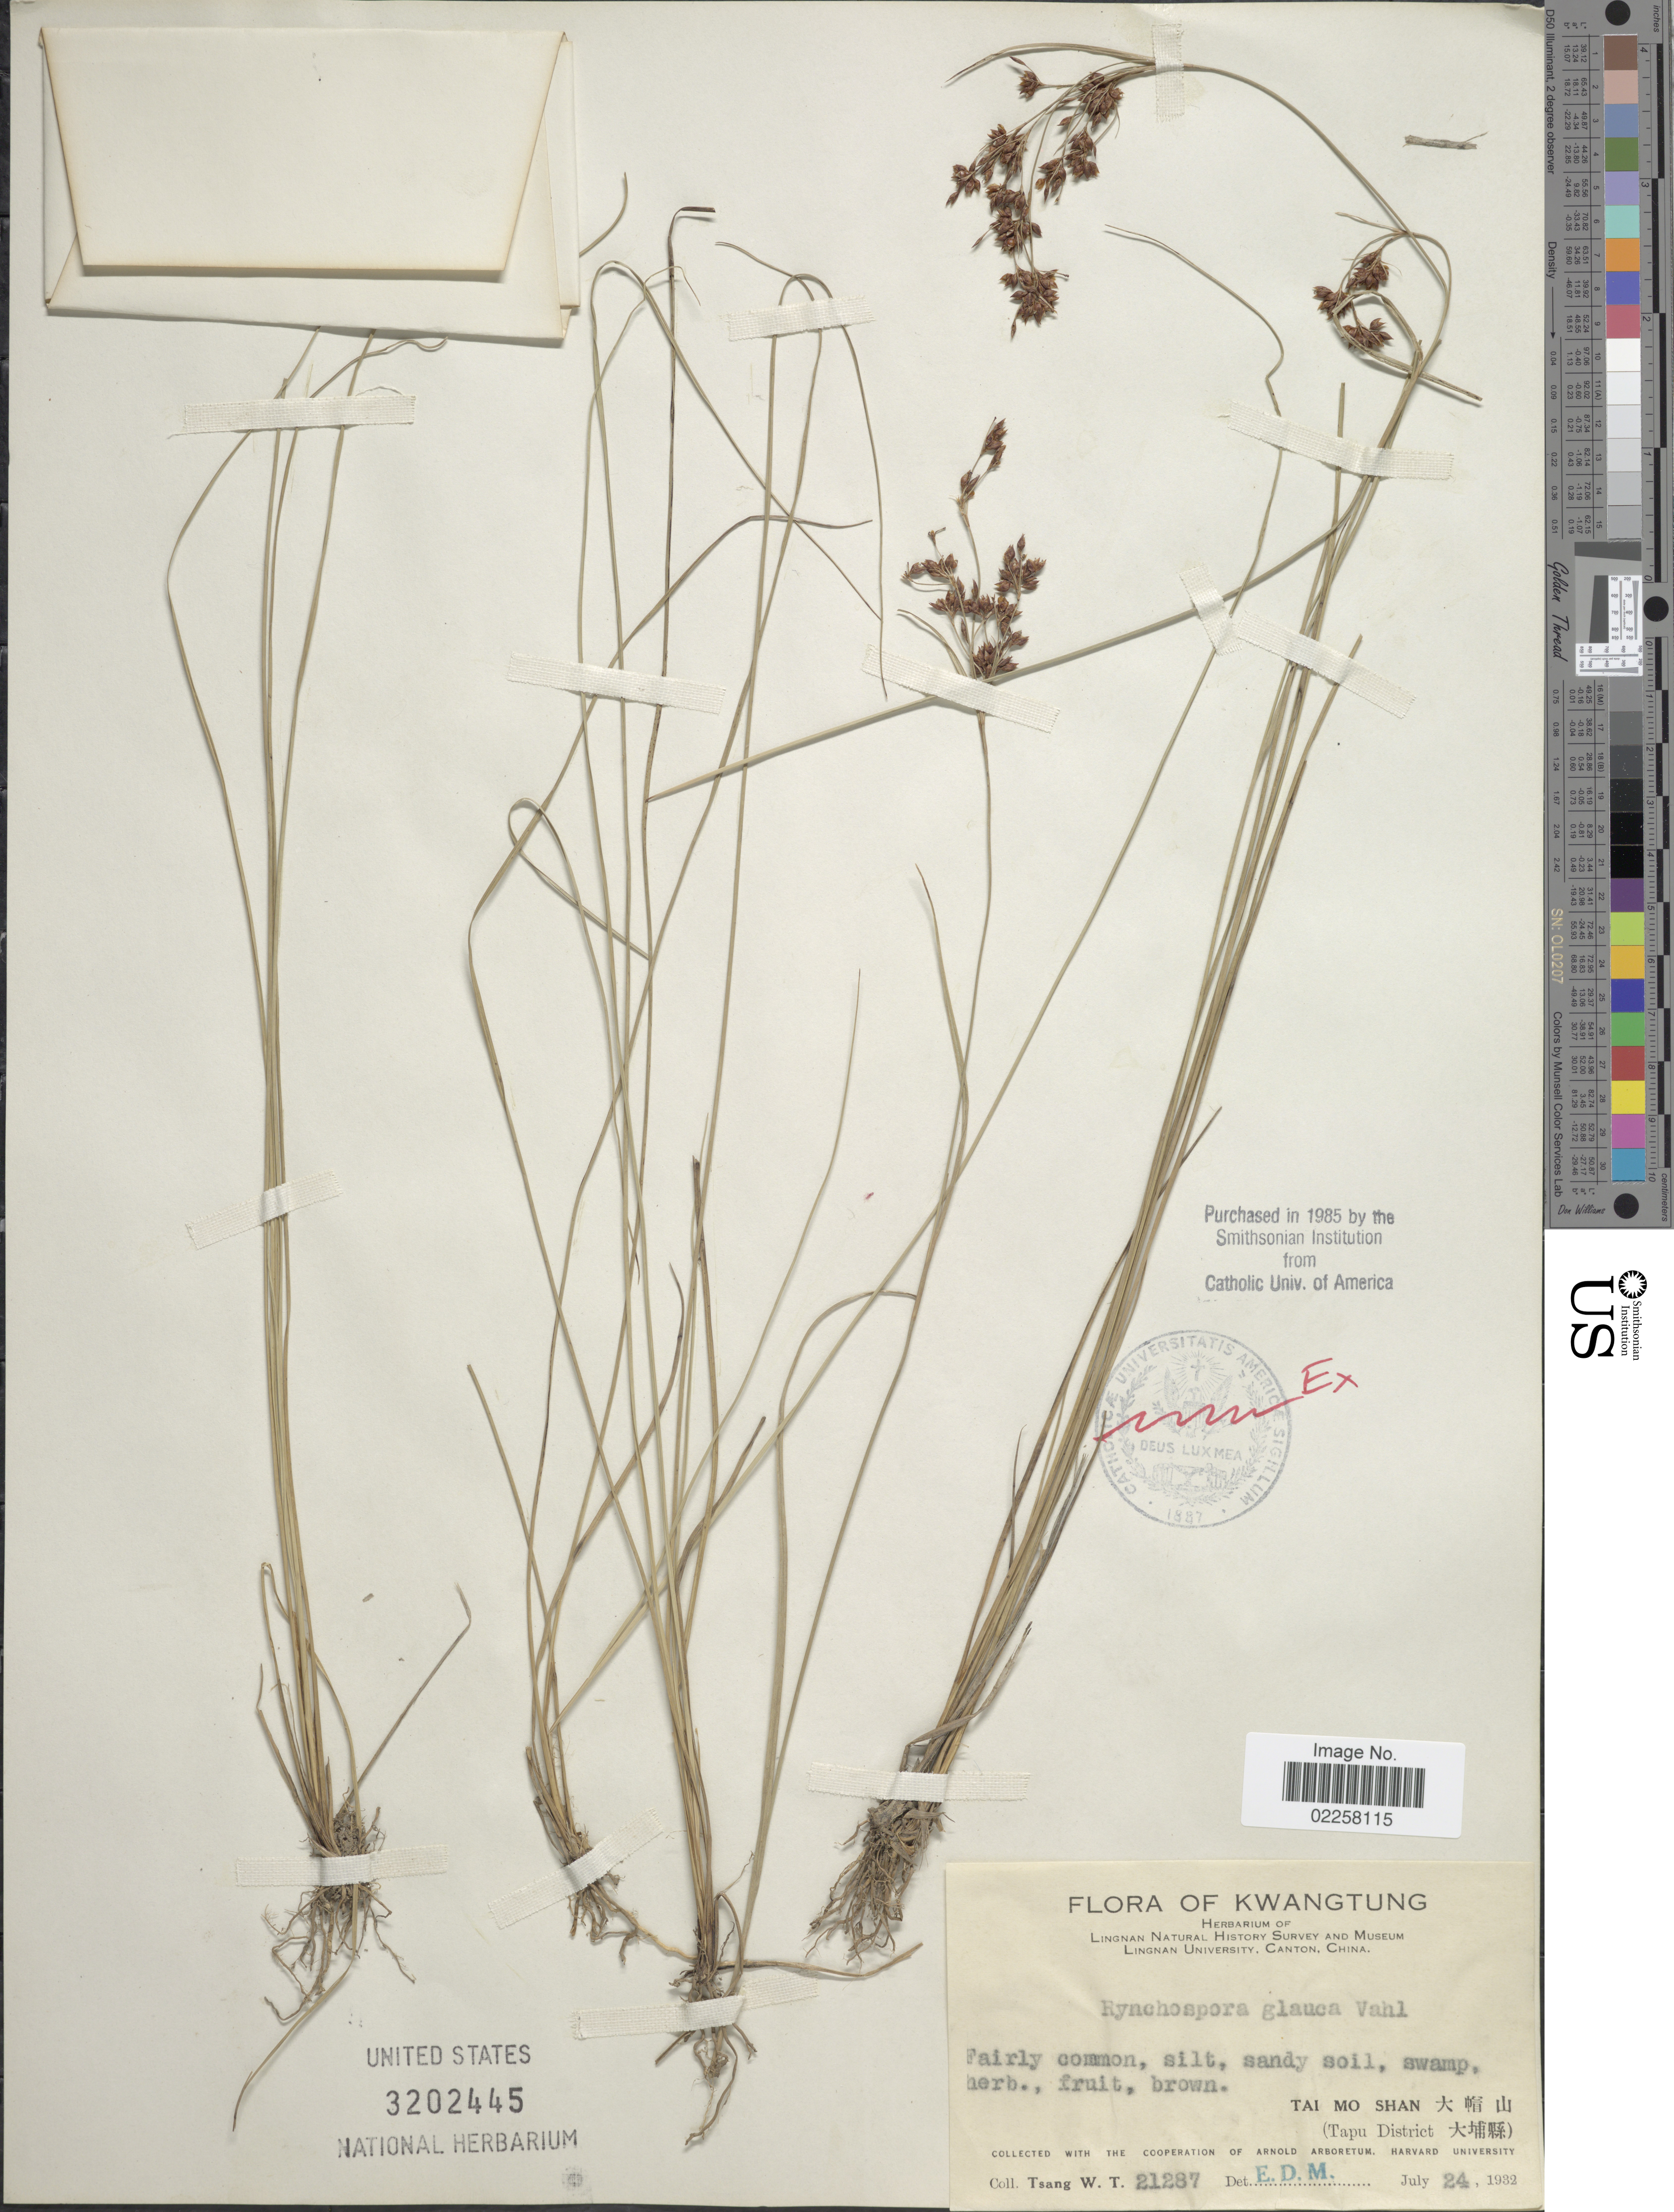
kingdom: Plantae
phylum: Tracheophyta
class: Liliopsida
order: Poales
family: Cyperaceae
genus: Rhynchospora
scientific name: Rhynchospora rugosa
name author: (Vahl) Gale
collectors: W. T. Tsang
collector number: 21287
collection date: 1932-07-24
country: China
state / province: Guangdong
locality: Kwangtung. Tai Mo Shan. (Tapu District)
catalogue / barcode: US 3202445